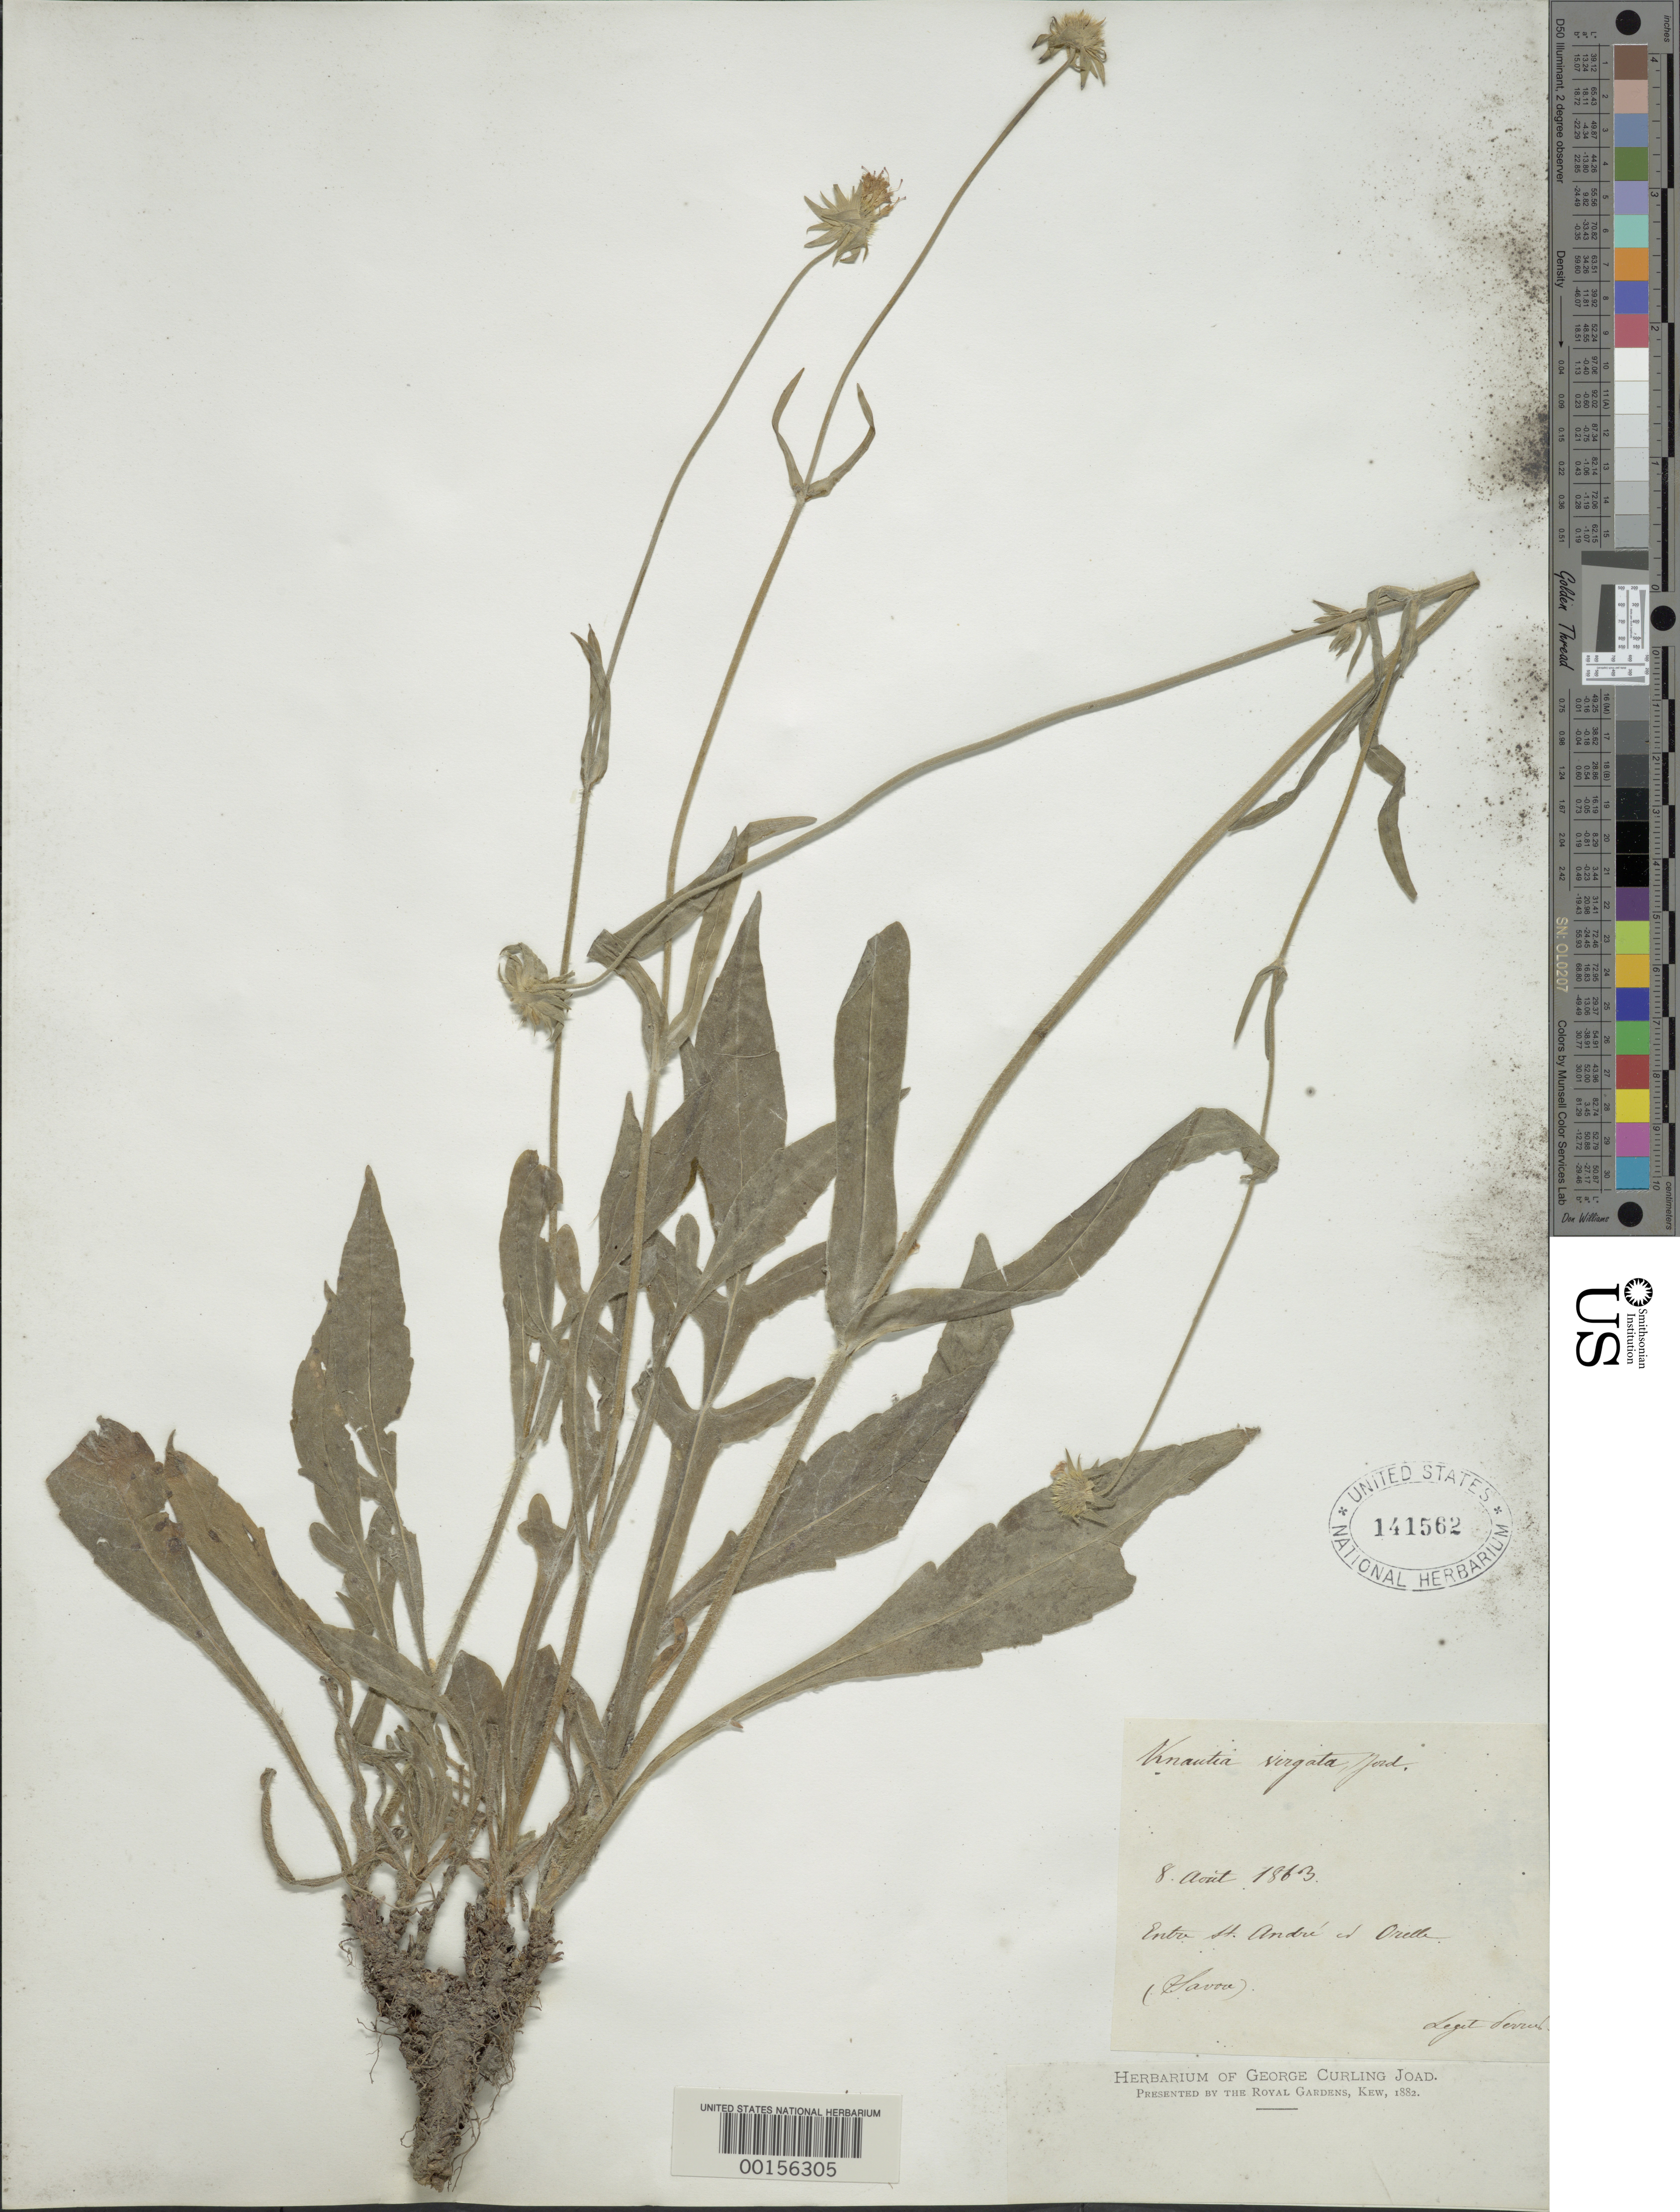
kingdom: Plantae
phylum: Tracheophyta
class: Magnoliopsida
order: Dipsacales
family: Caprifoliaceae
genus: Knautia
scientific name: Knautia virgata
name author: Jord.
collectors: -. Verrut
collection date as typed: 08 Aug 1863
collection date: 1863-08-08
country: France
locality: Between St. André and Orelle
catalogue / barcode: US 141562